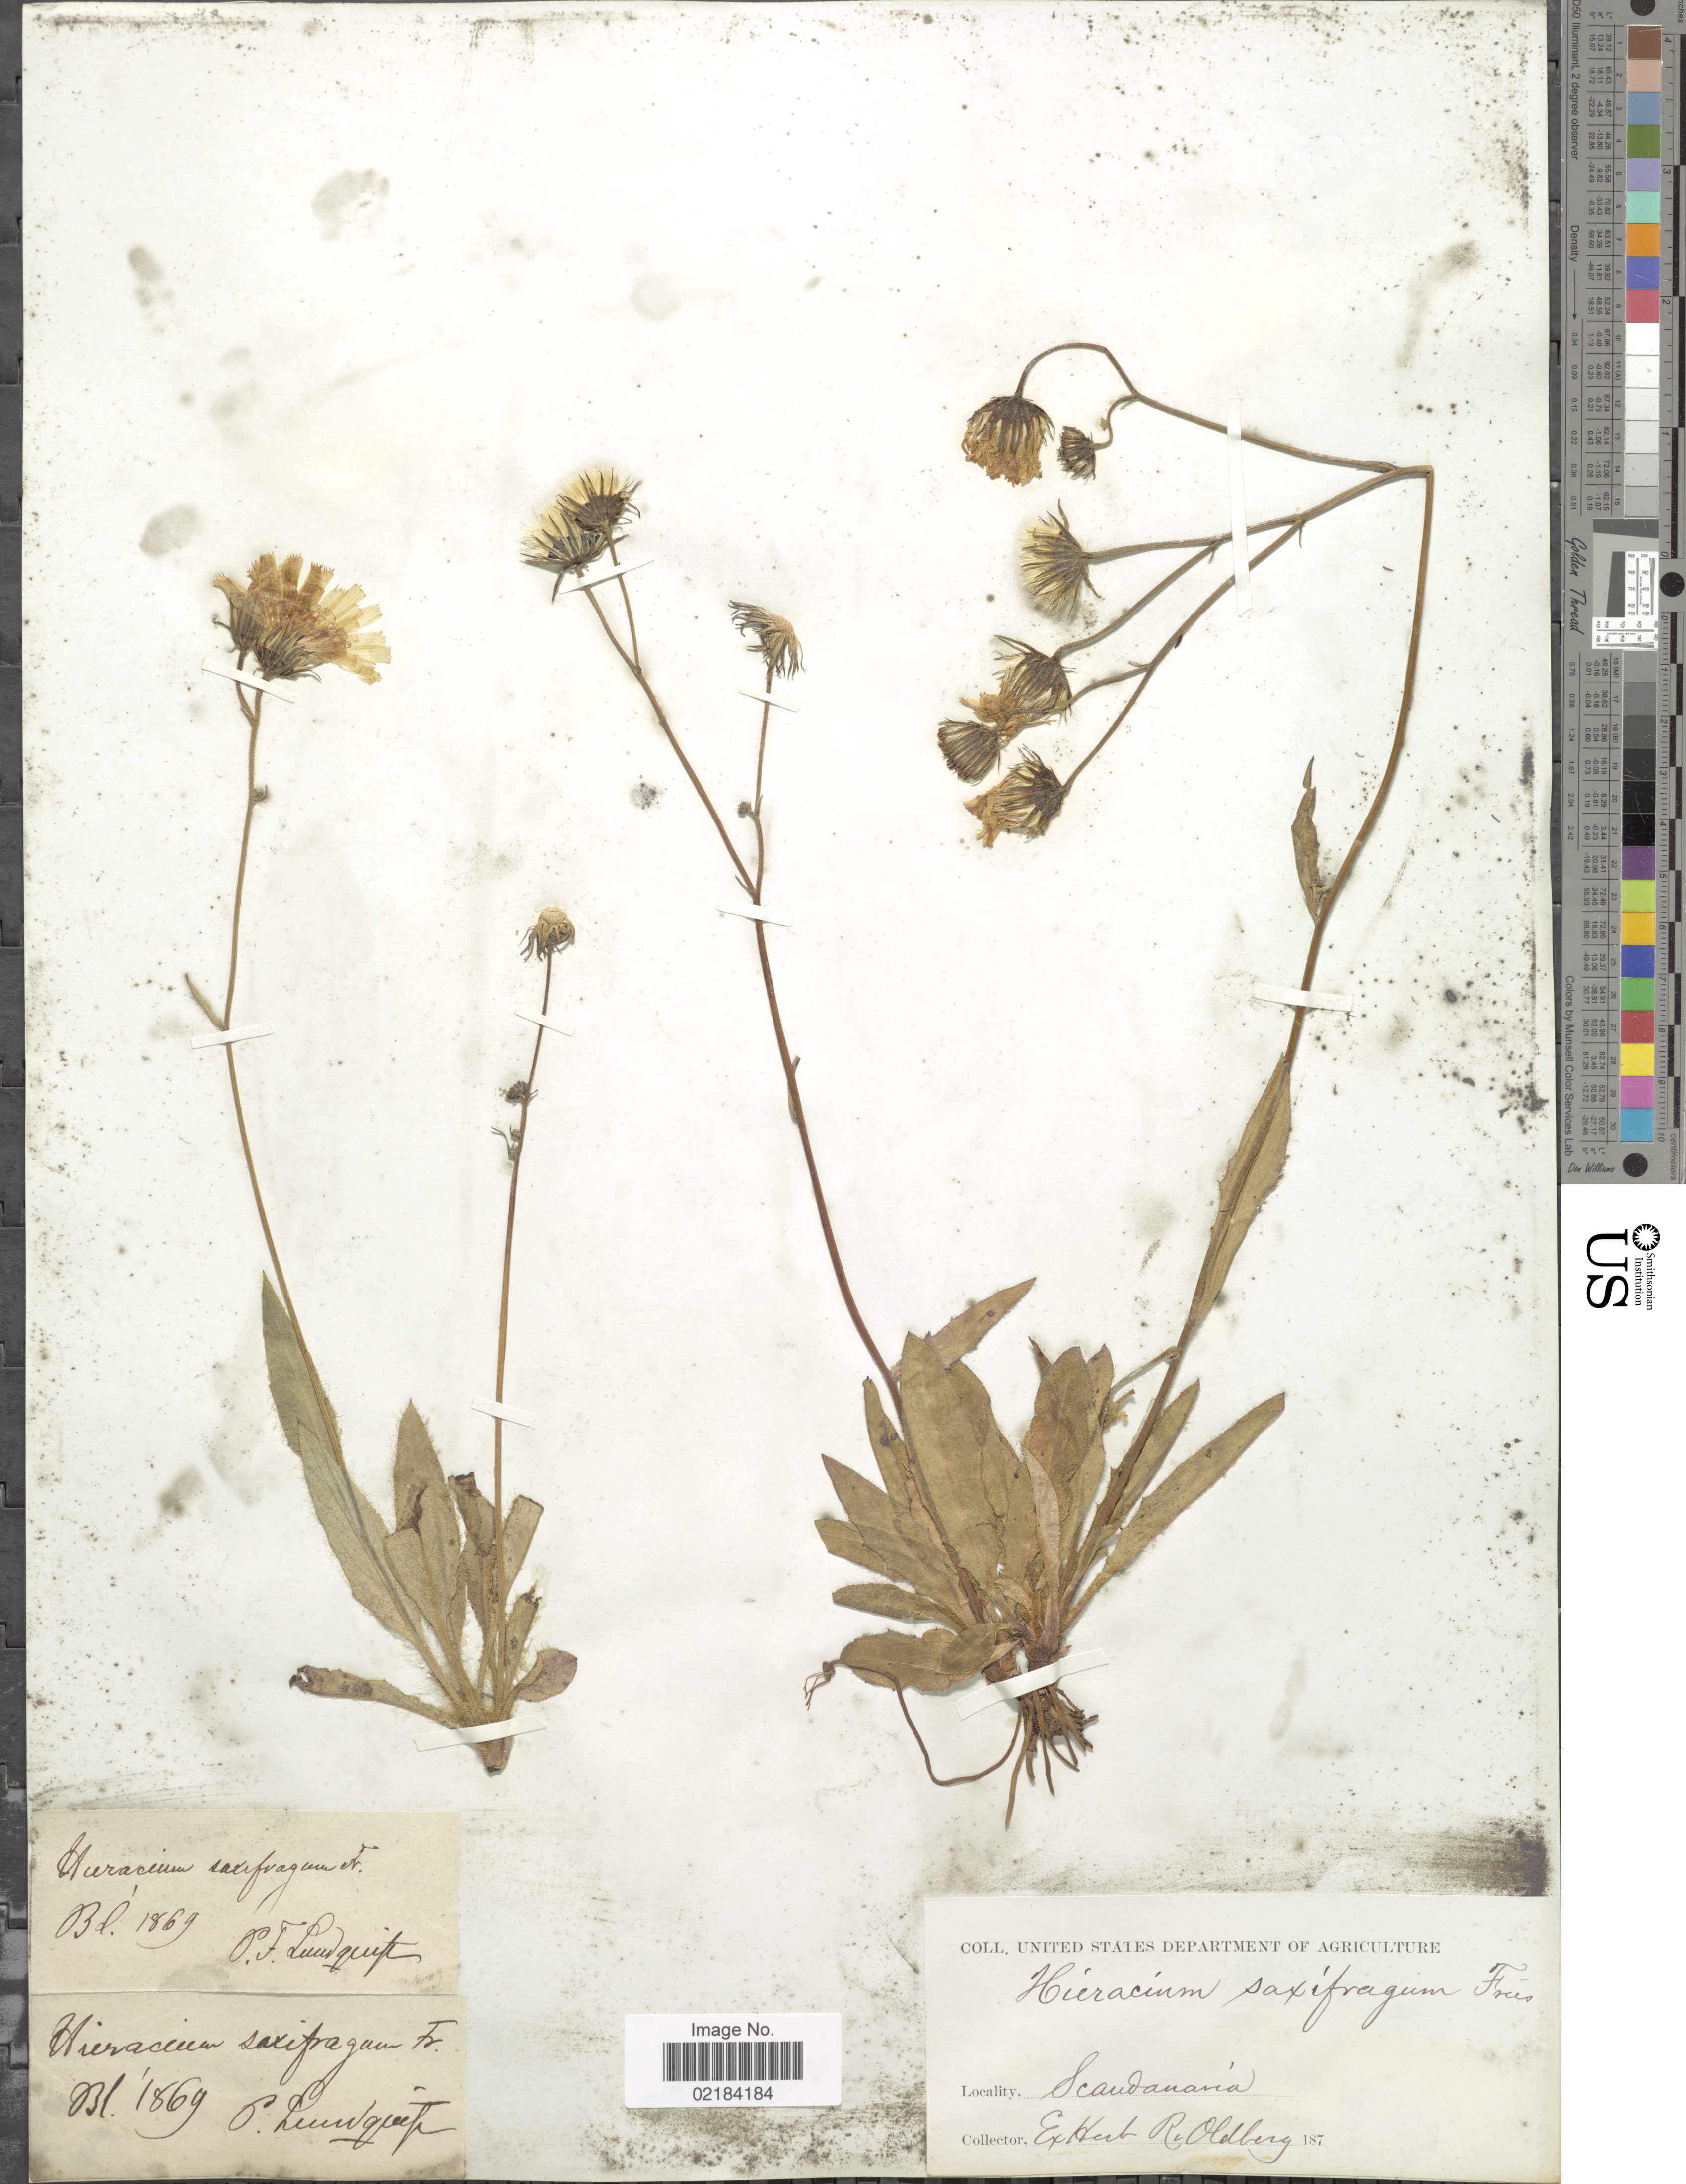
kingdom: Plantae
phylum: Tracheophyta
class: Magnoliopsida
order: Asterales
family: Asteraceae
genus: Hieracium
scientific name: Hieracium saxifragum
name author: Fr.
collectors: P. Lundquist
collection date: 1869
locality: Scandinavia